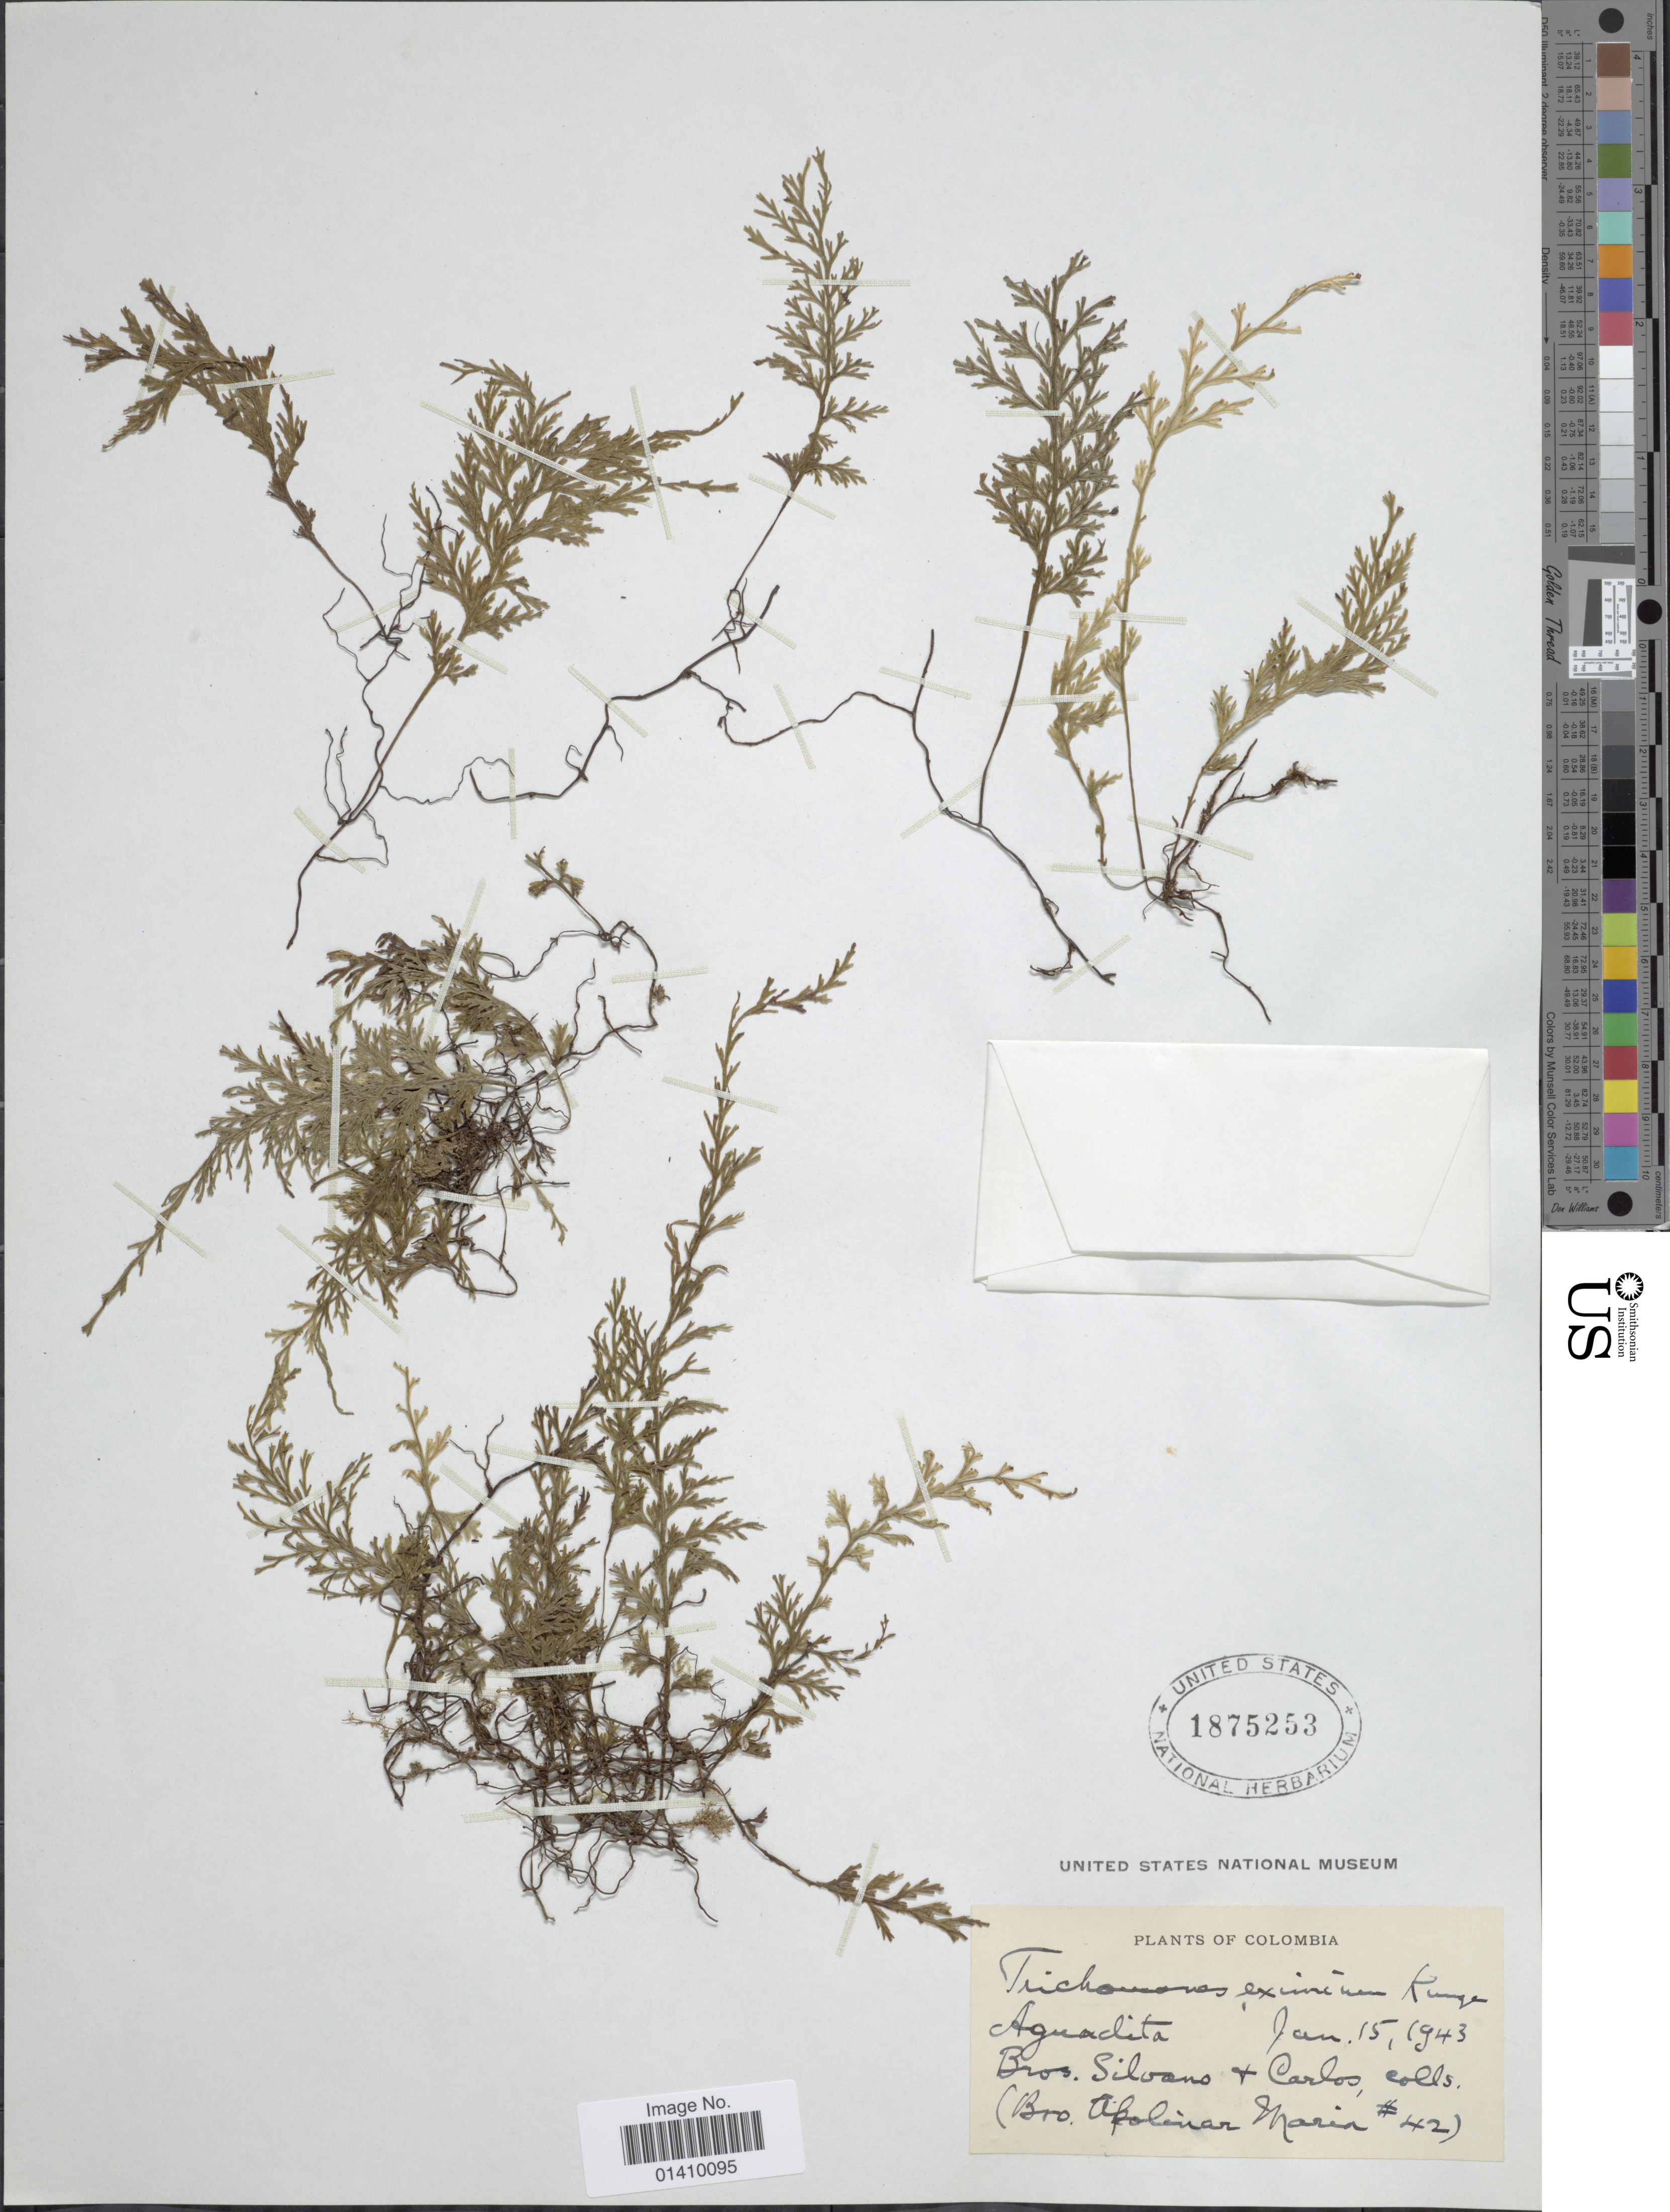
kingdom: Plantae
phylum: Tracheophyta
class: Polypodiopsida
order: Hymenophyllales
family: Hymenophyllaceae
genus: Polyphlebium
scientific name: Polyphlebium diaphanum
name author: (Kunth) Ebihara & Dubuisson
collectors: Bros. Silvano, -- Carlos & B. Apolinar-Maria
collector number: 42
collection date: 1943-01-15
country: Colombia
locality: Aguadita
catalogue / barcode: US 1875253